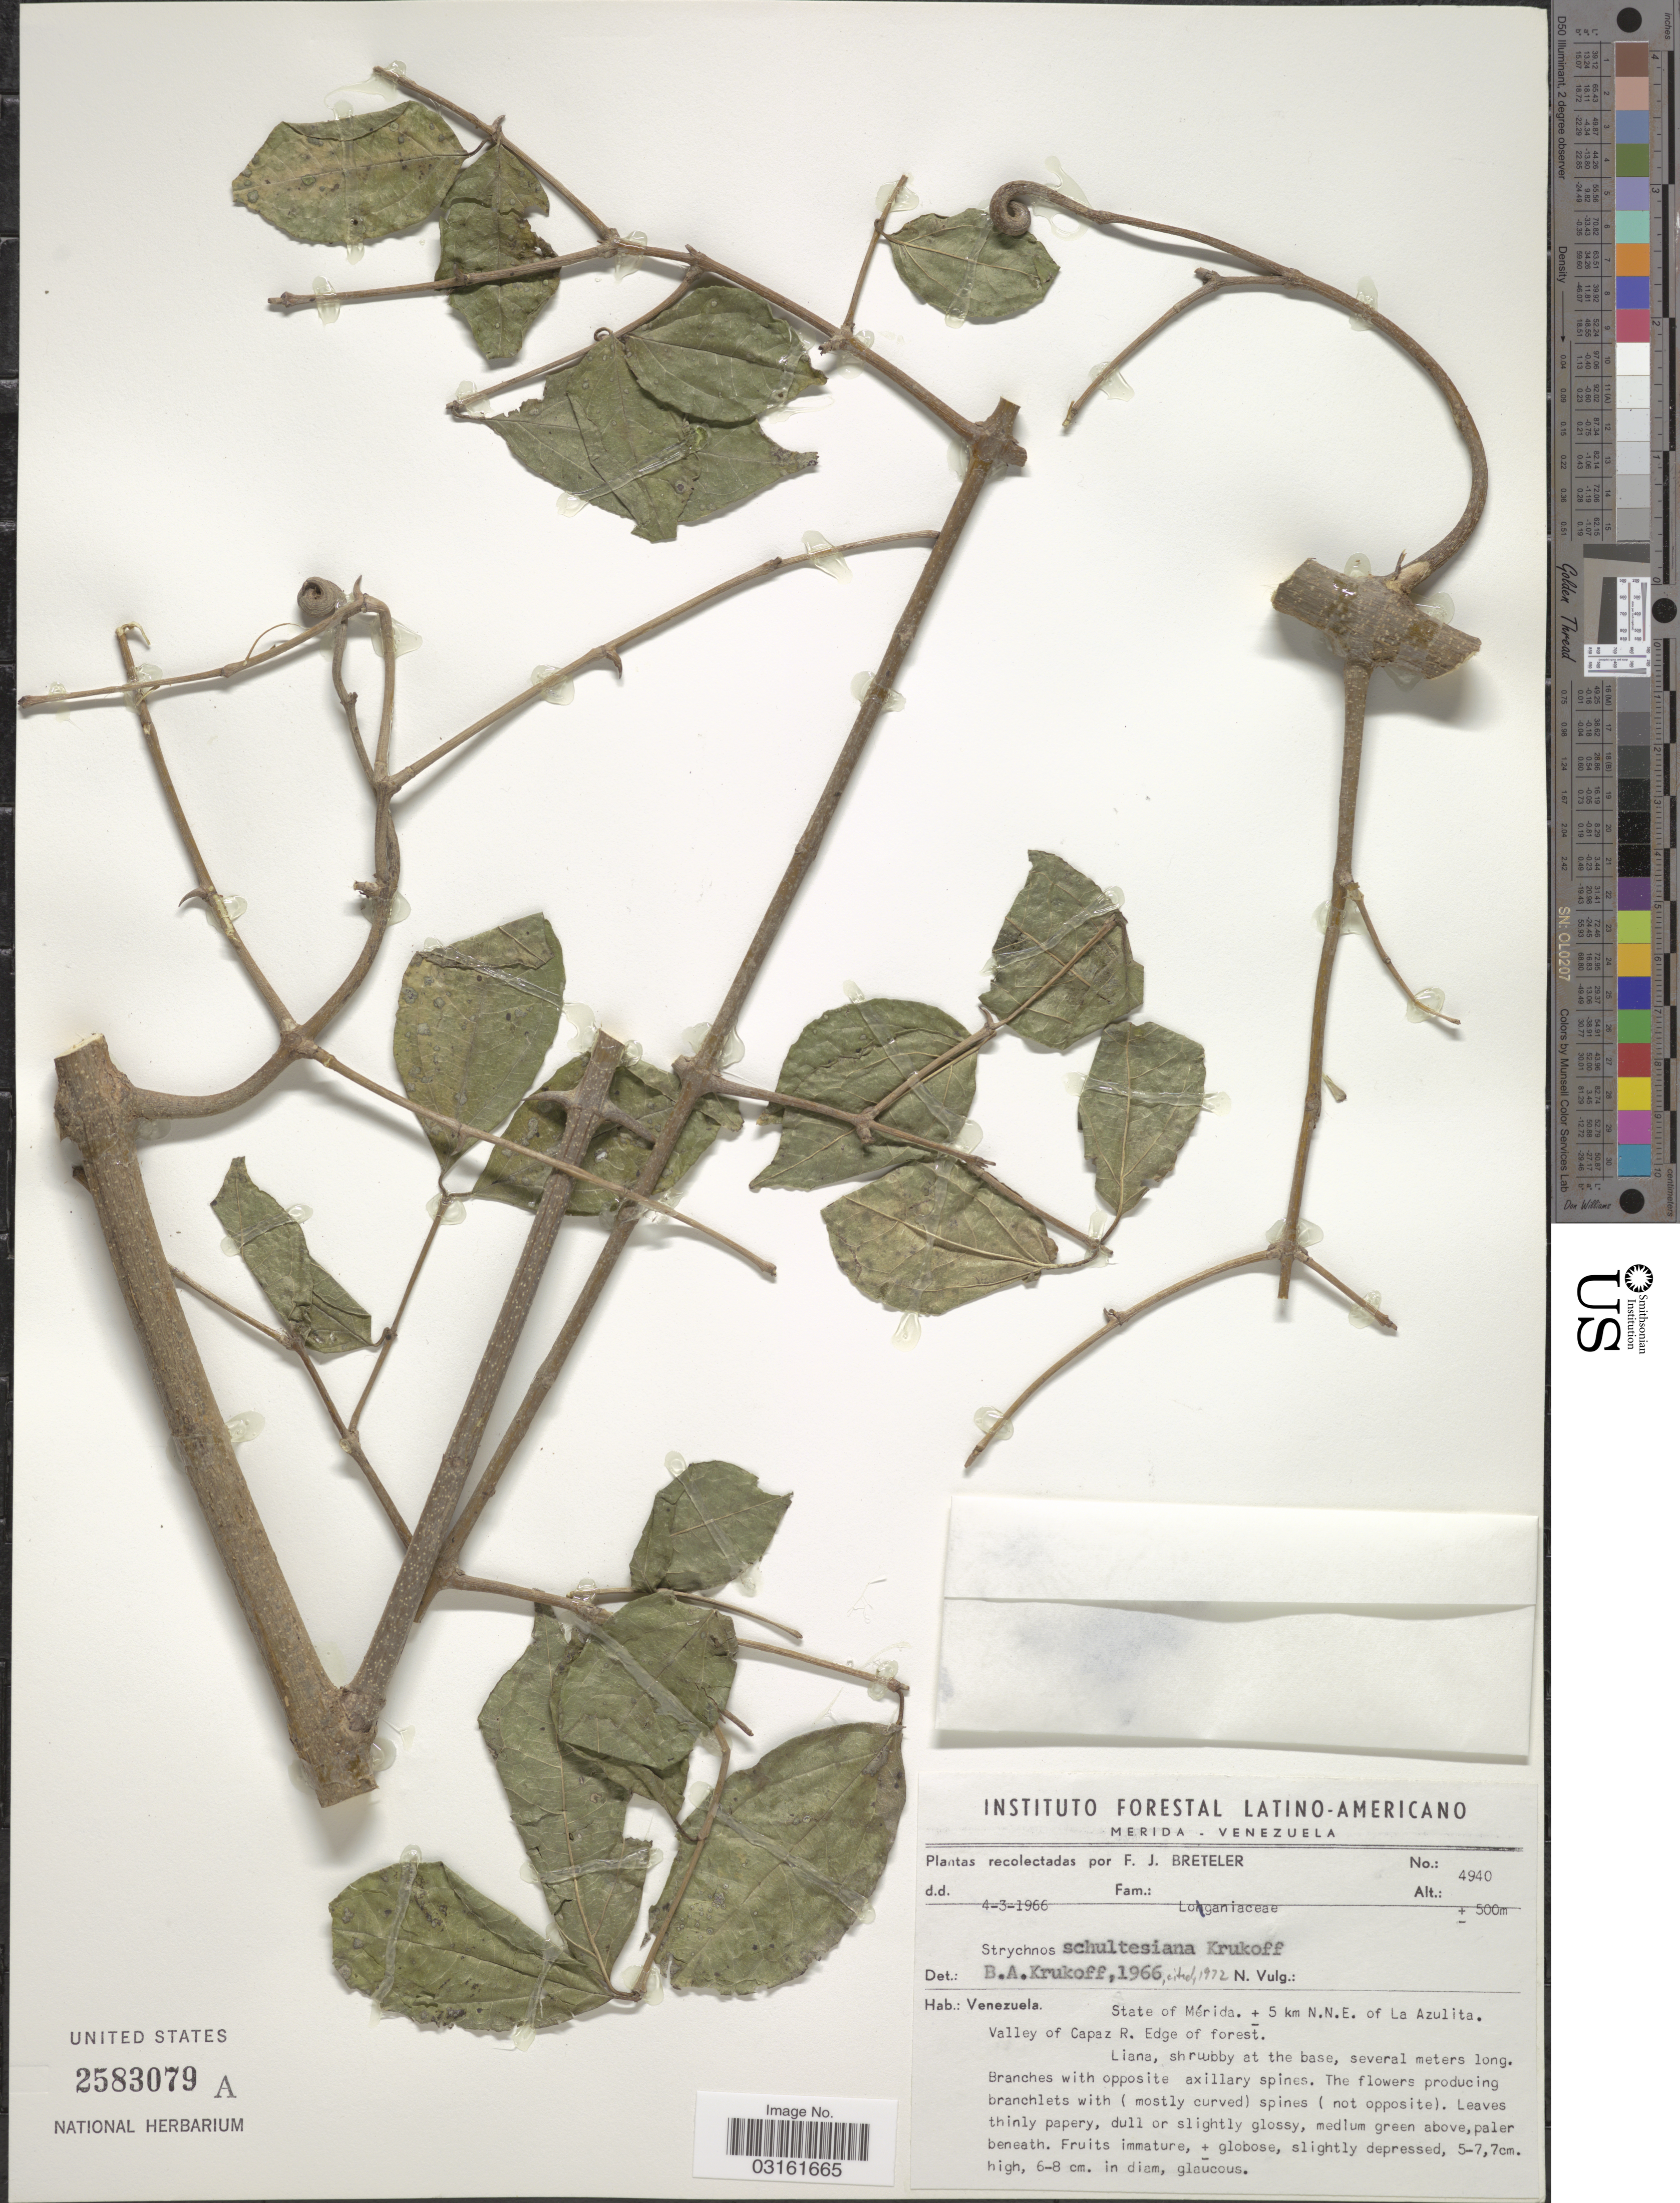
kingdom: Plantae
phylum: Tracheophyta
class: Magnoliopsida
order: Gentianales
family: Loganiaceae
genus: Strychnos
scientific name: Strychnos schultesiana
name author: Krukoff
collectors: F. J. Breteler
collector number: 4940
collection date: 1966-03-04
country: Venezuela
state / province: Mérida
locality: ± 5 km N.N.E. of La Azulita. Valley of Capaz R. Edge of forest.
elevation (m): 500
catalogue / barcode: US 2583079A